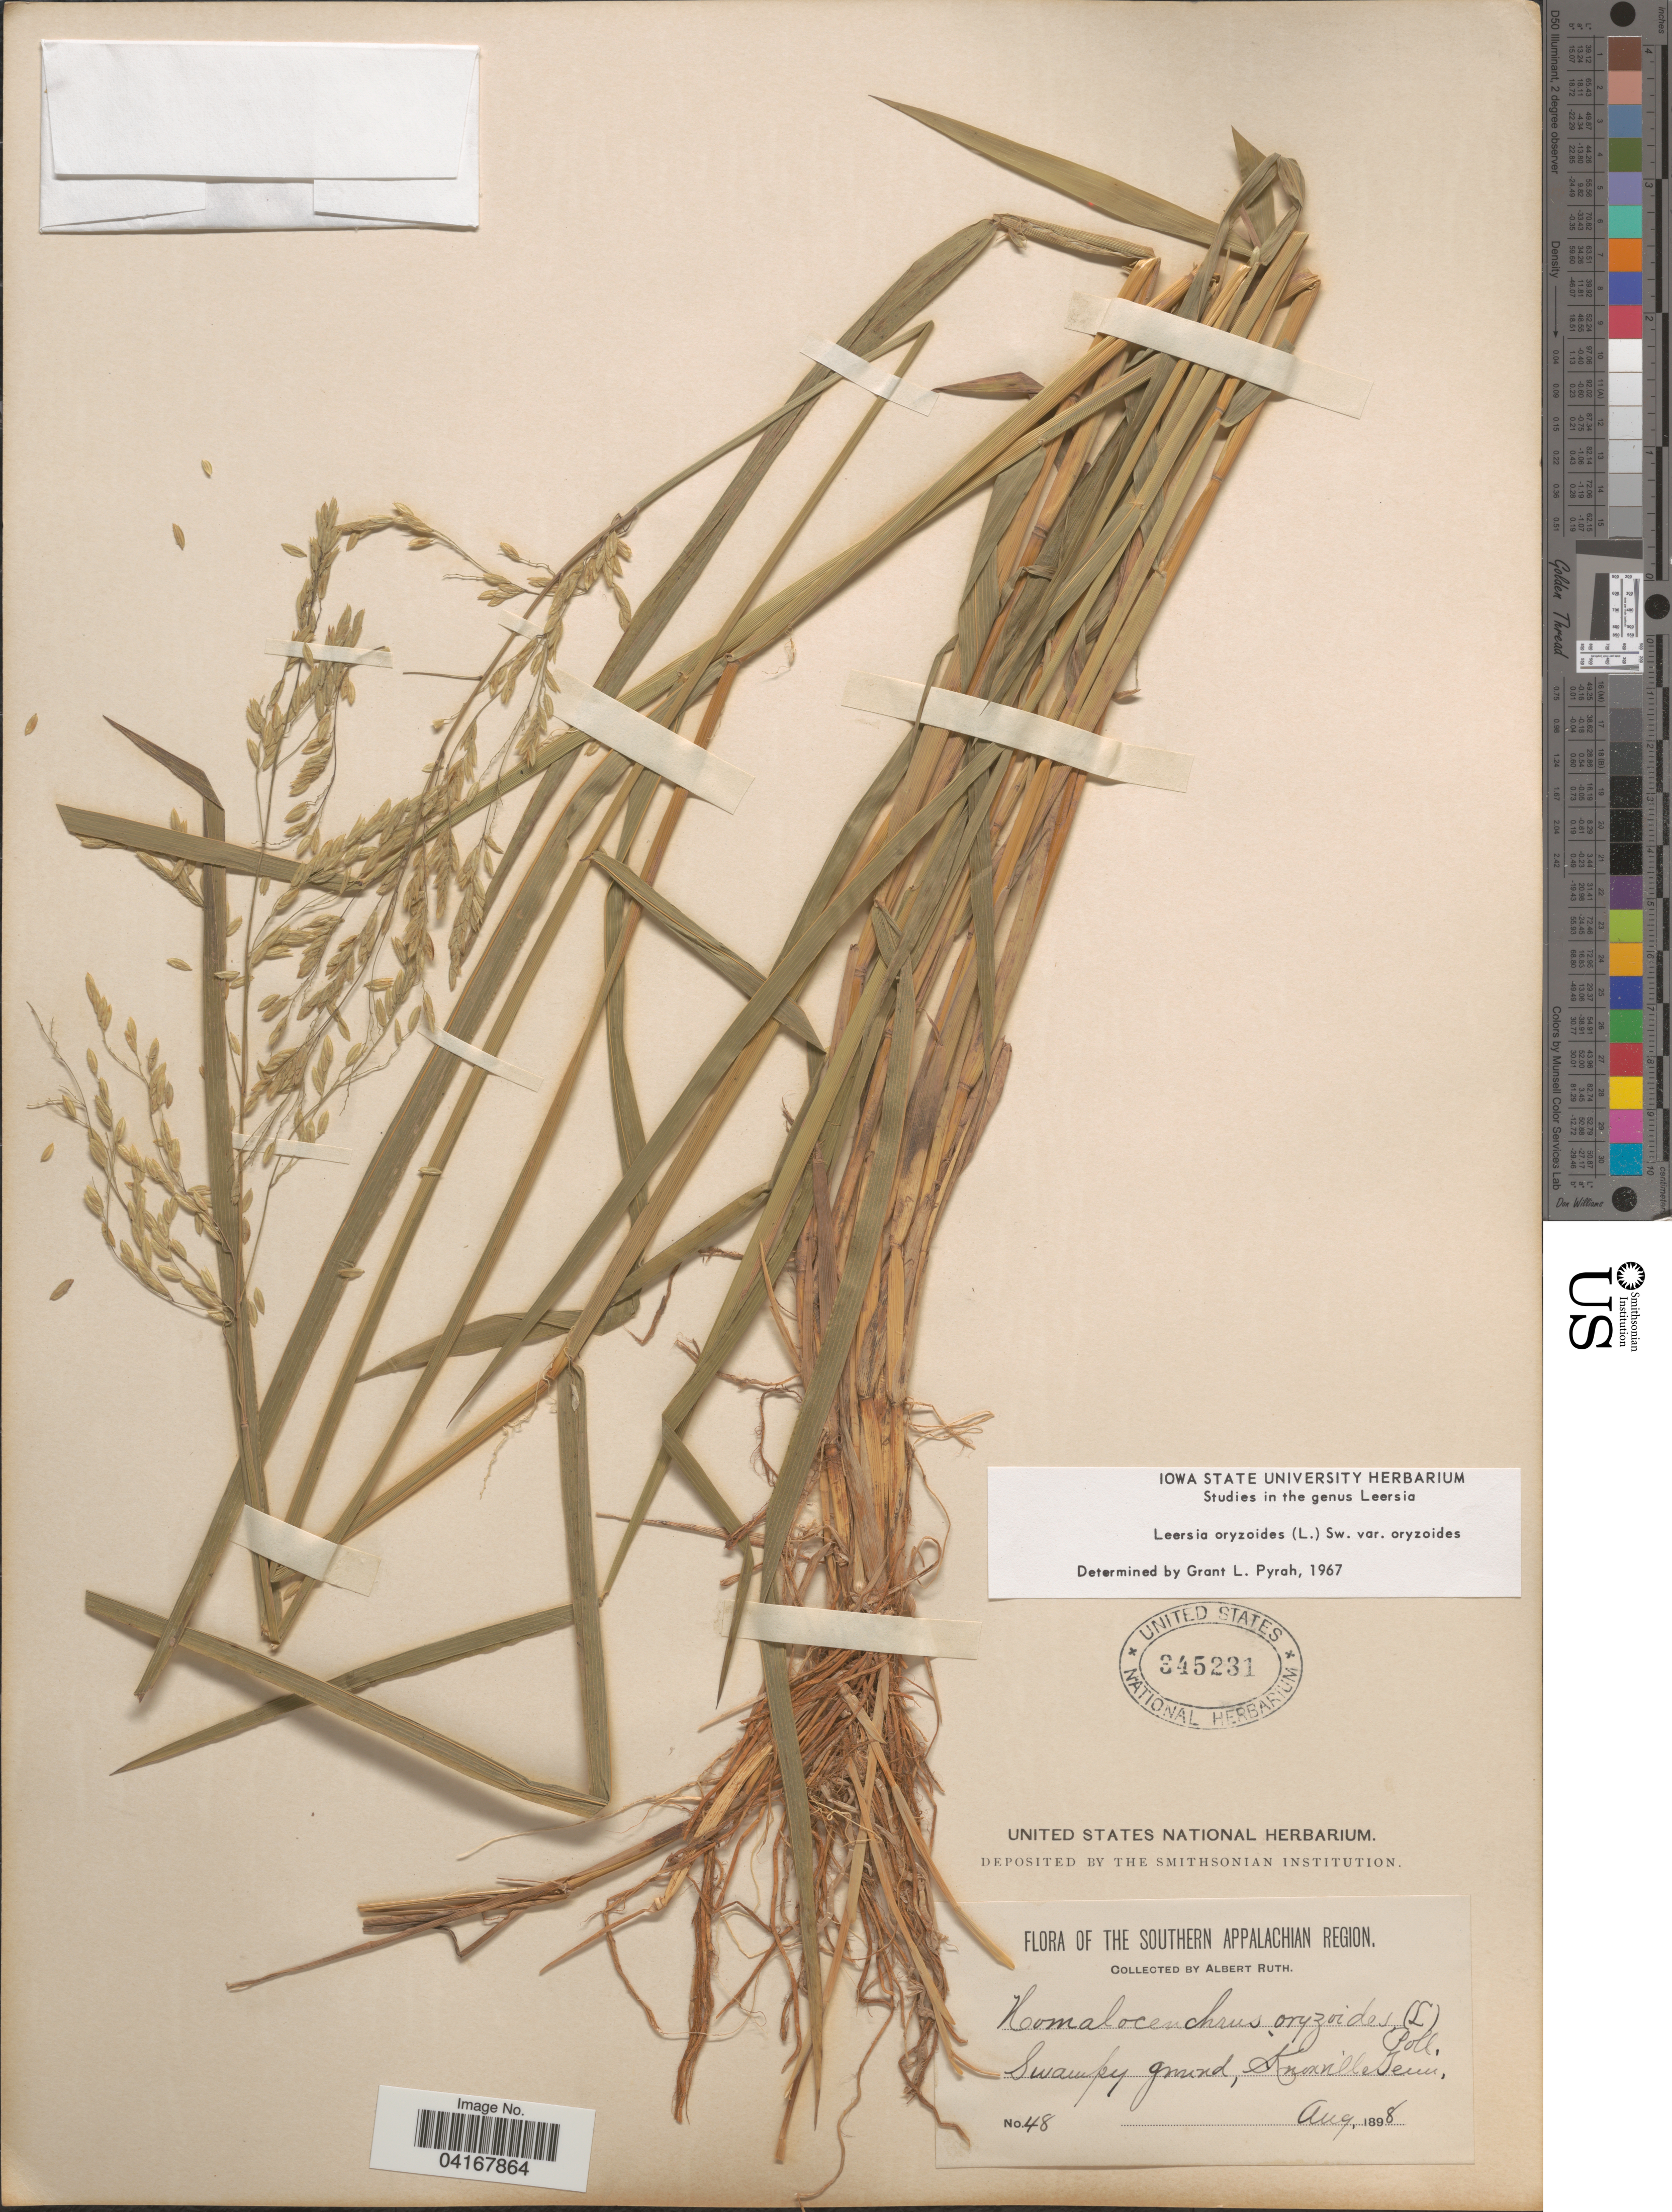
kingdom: Plantae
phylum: Tracheophyta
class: Liliopsida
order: Poales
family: Poaceae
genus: Leersia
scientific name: Leersia oryzoides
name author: (L.) Sw.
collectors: A. Ruth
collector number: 48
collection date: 1898-08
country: United States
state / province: Tennessee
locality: The Southern Appalachian Region. Knoxville.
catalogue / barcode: US 345231